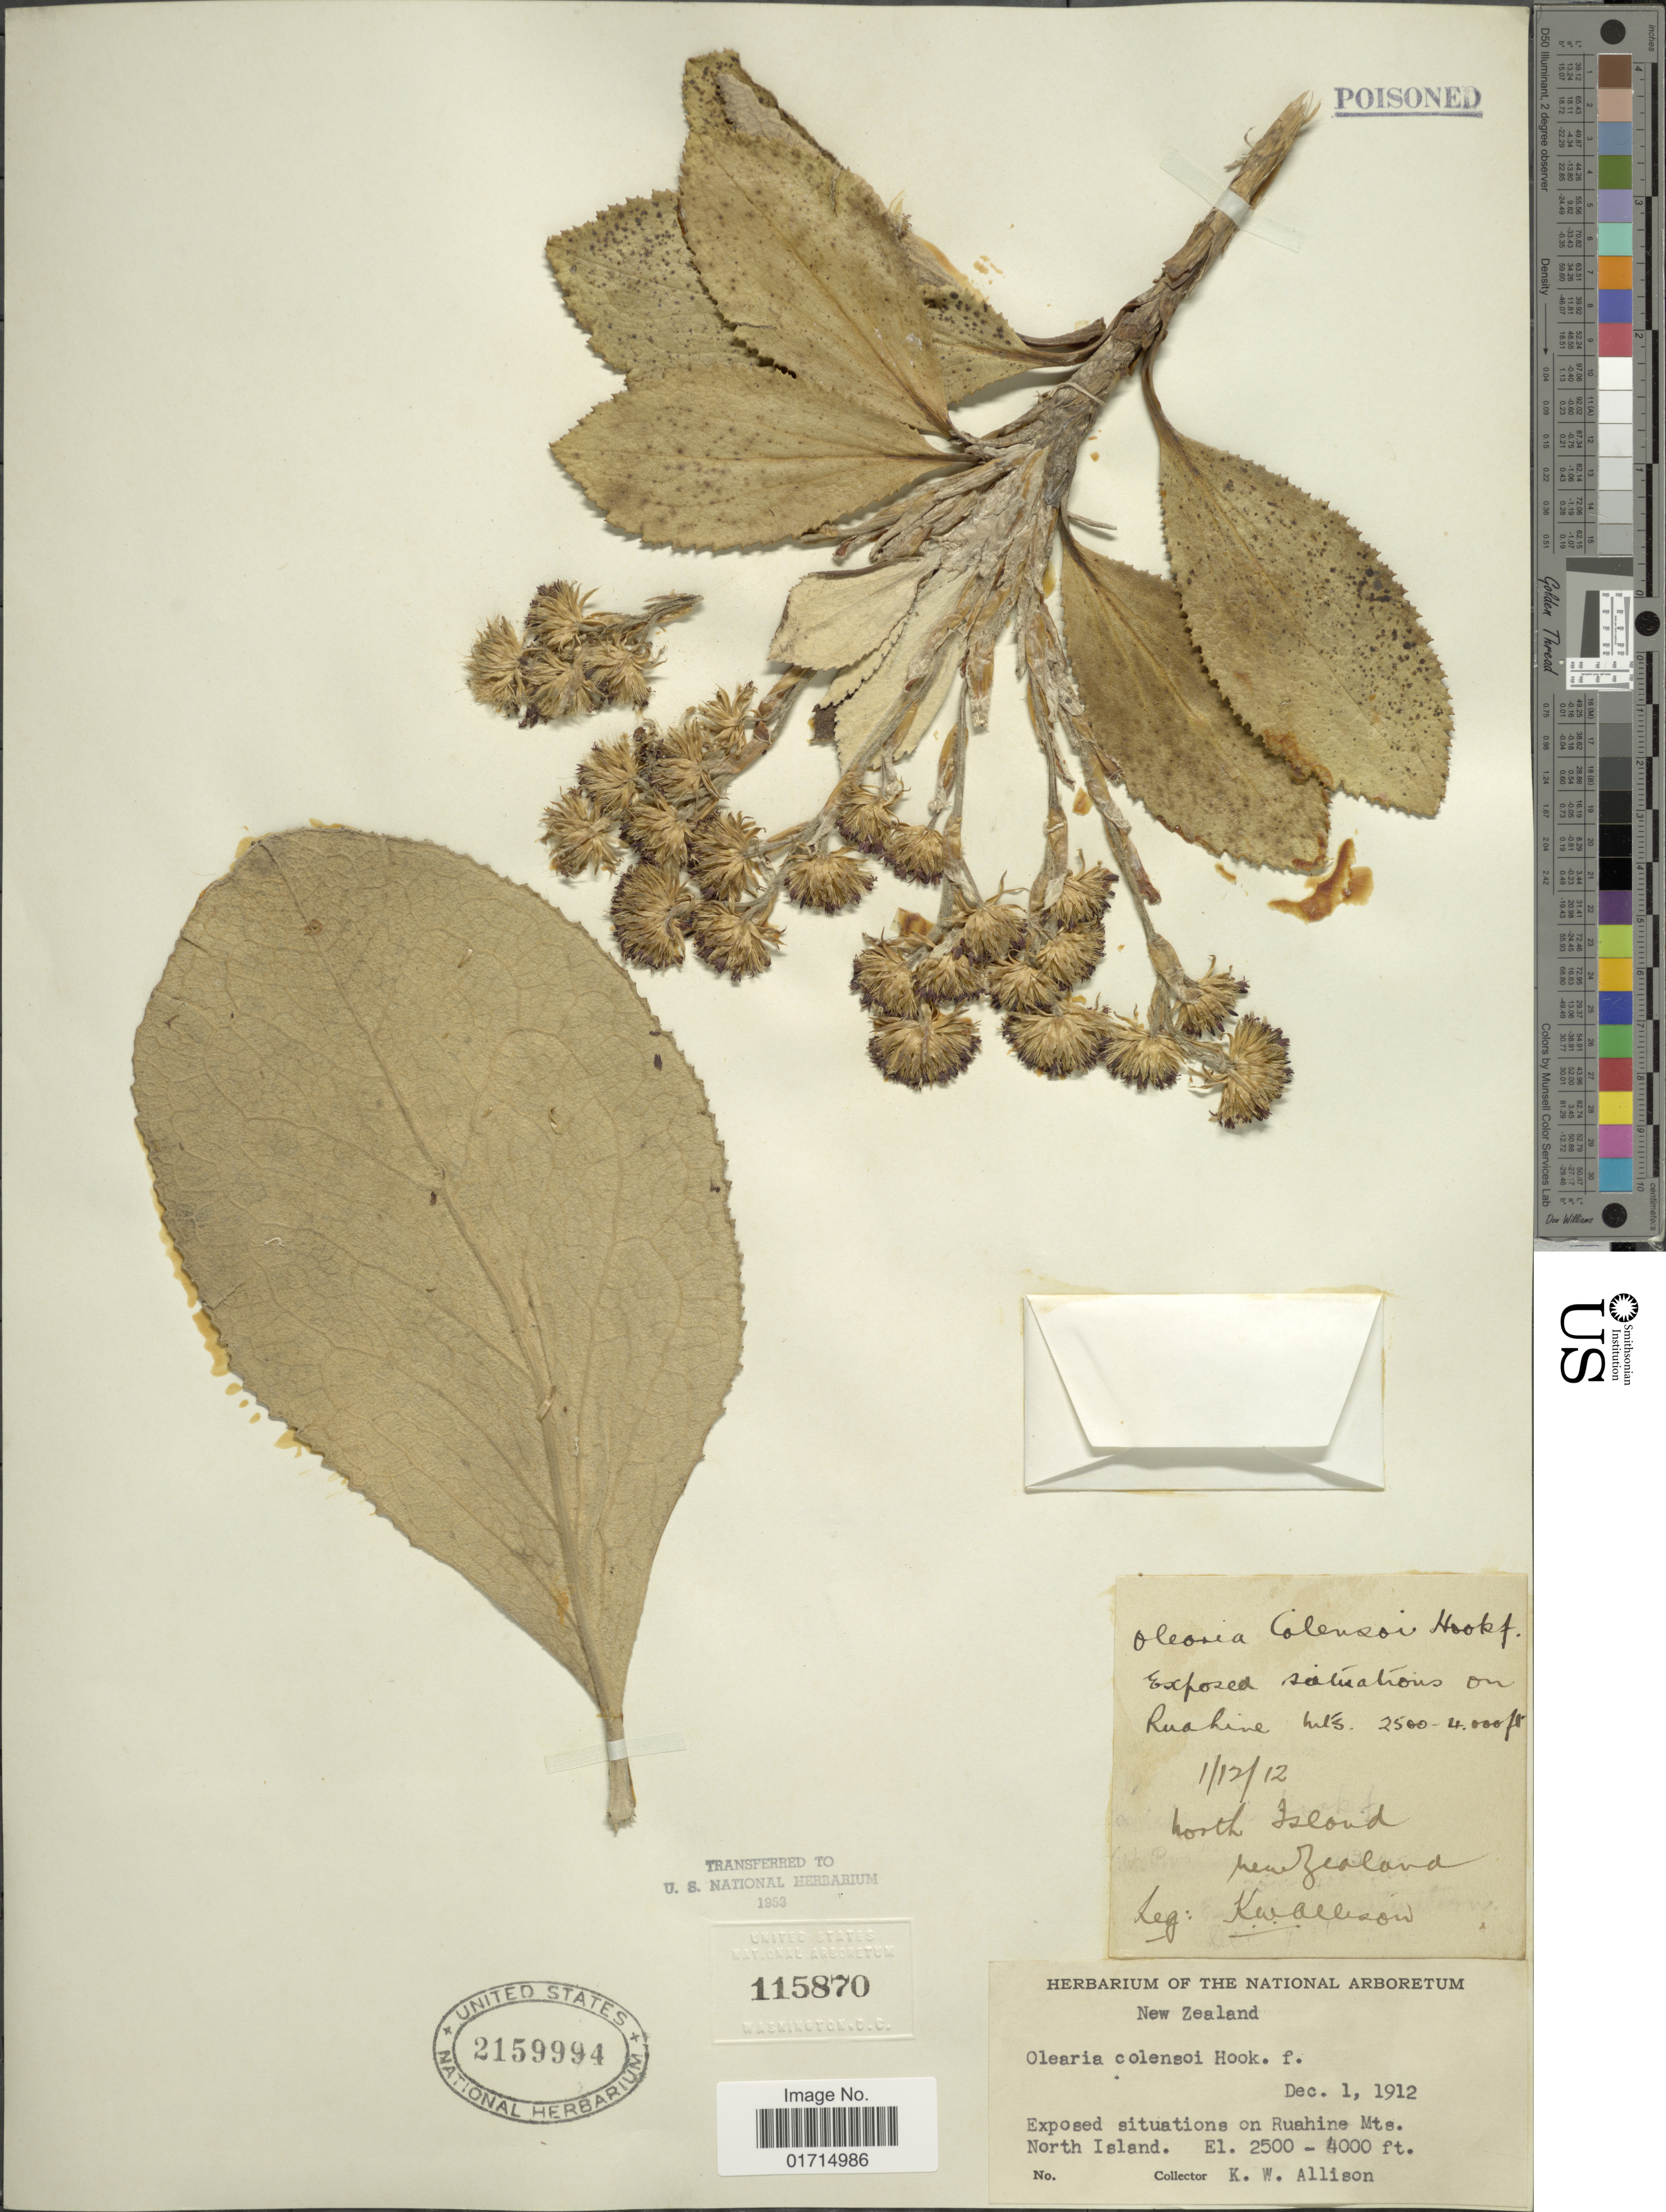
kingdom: Plantae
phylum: Tracheophyta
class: Magnoliopsida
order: Asterales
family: Asteraceae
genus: Olearia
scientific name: Olearia colensoi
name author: Hook. f.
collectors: K. Allison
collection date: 1912-12-01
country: New Zealand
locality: New Zealand. Exposed situations on Ruahine Mts. North Islands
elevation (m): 762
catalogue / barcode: US 2159994